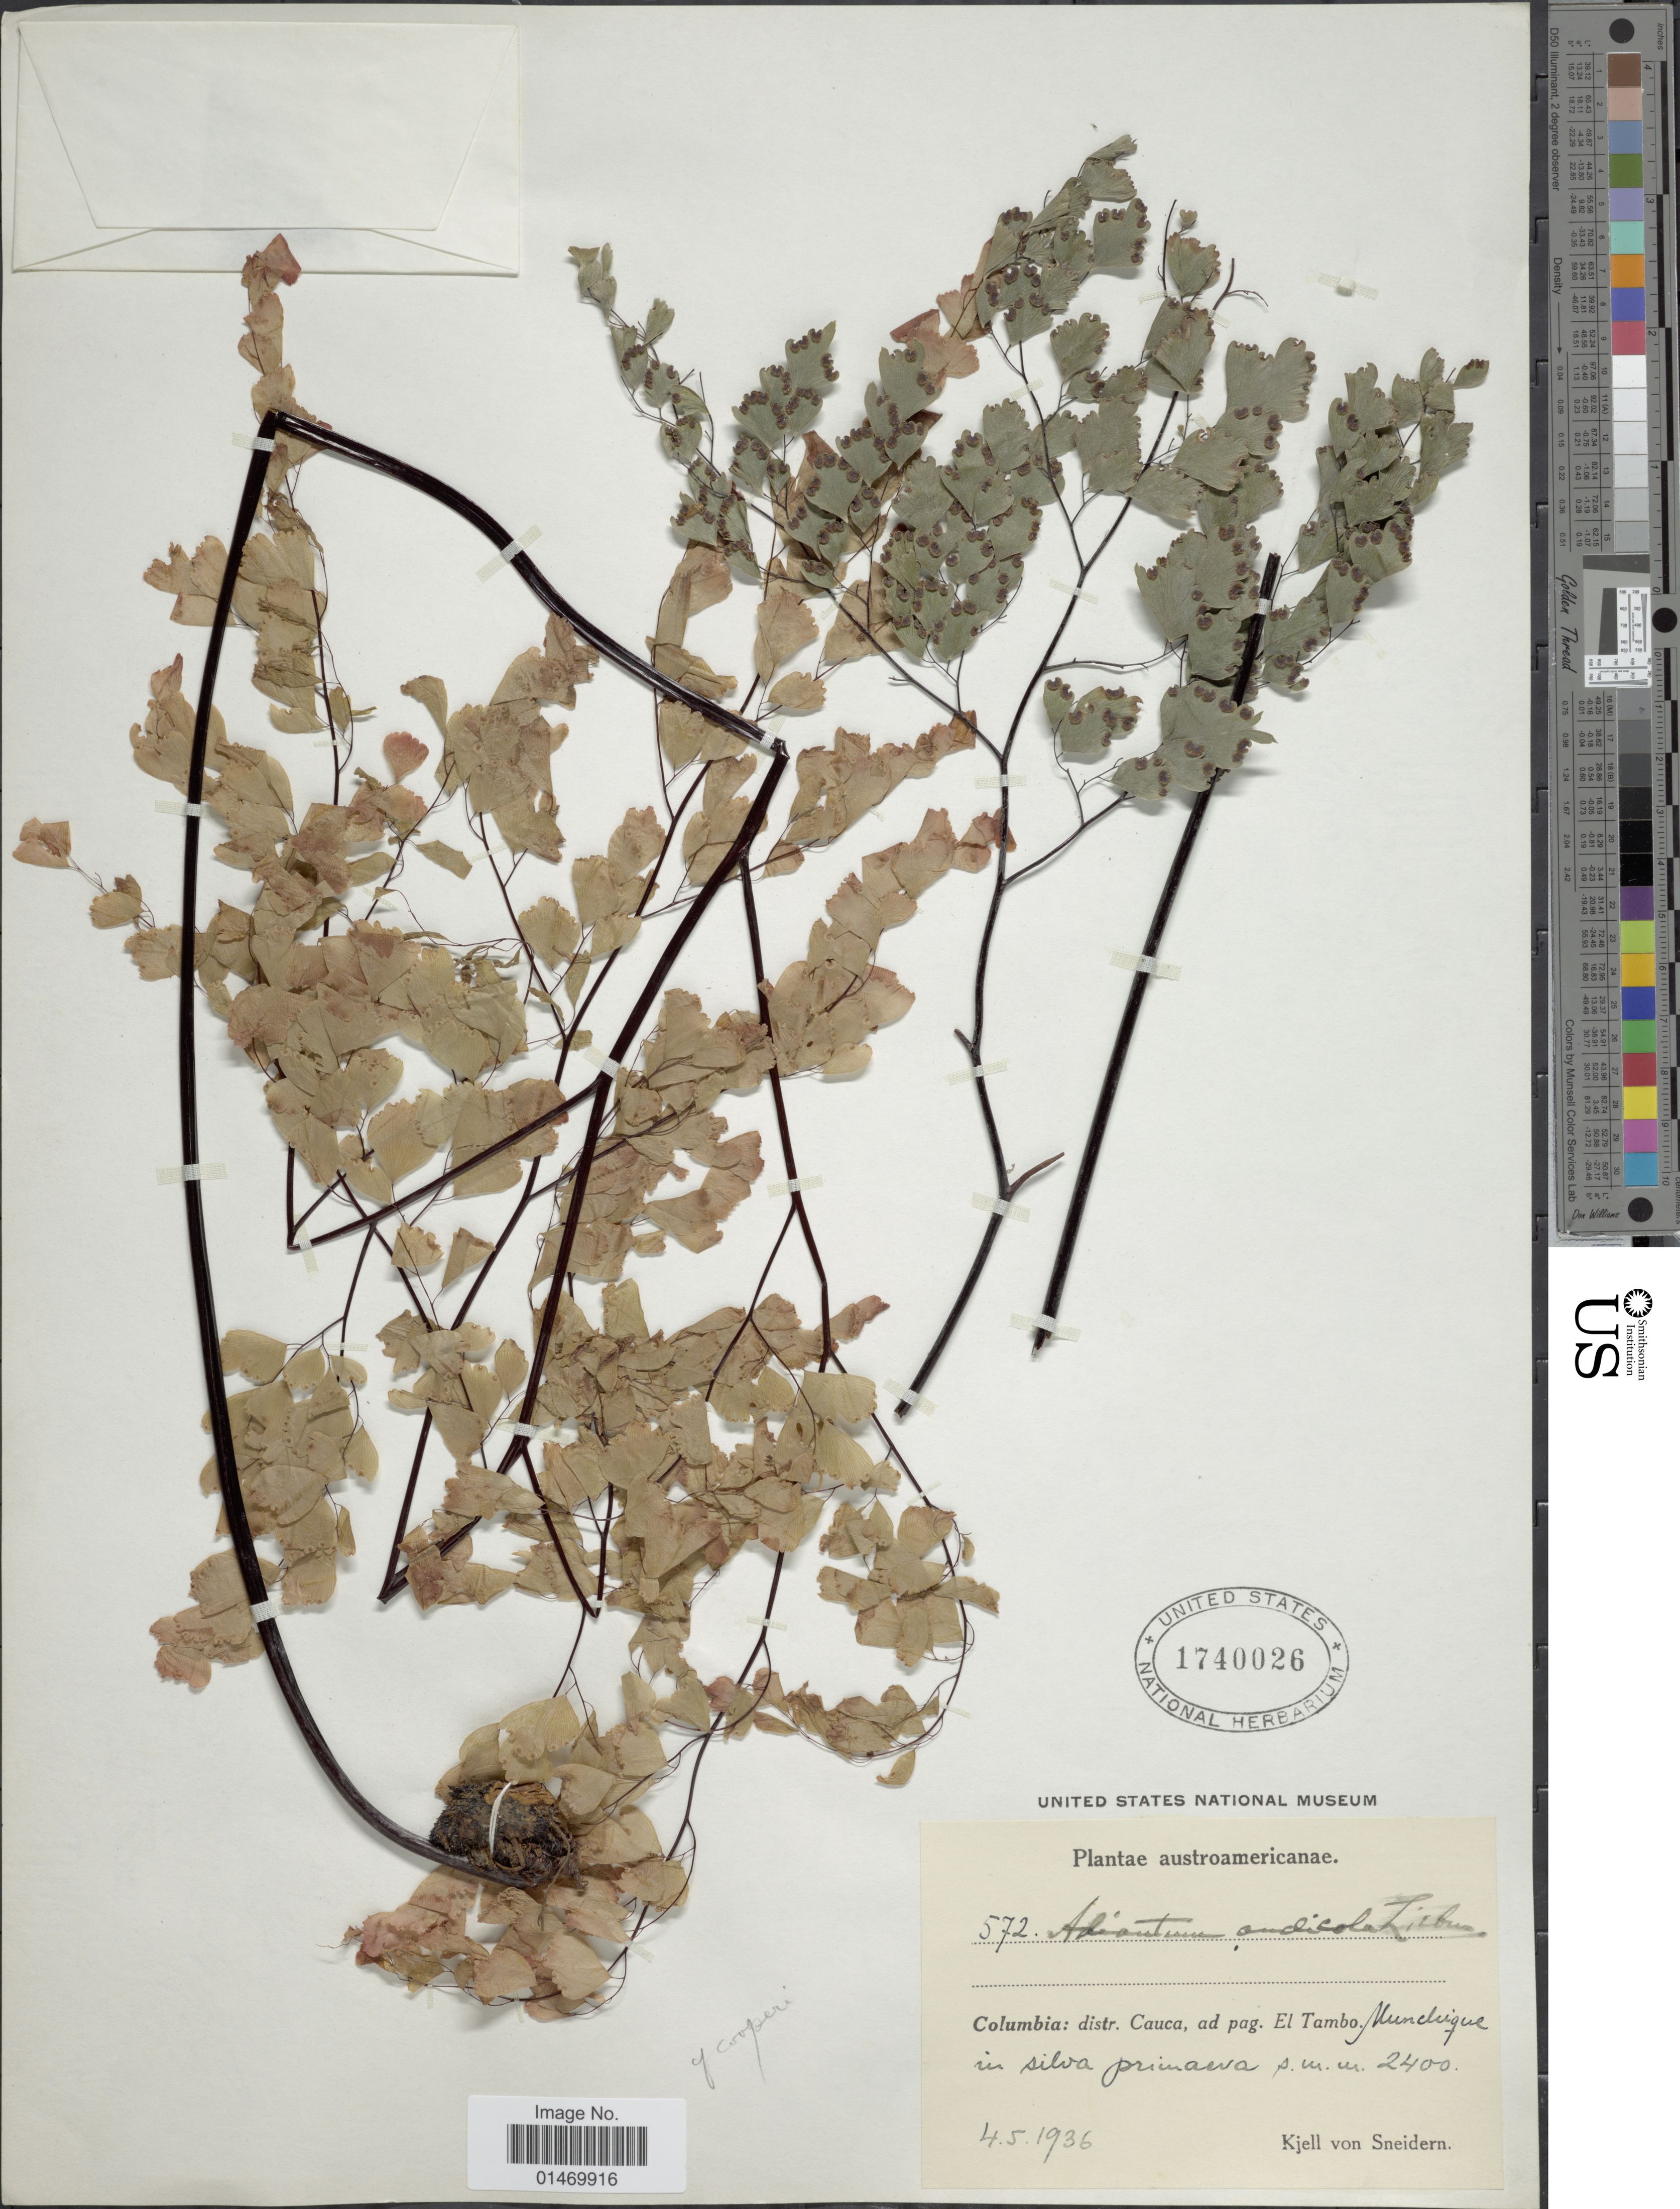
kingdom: Plantae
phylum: Tracheophyta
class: Polypodiopsida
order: Polypodiales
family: Pteridaceae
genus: Adiantum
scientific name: Adiantum andicola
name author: Liebm.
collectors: K. von Sneidern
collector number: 572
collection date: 1936-05-04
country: Colombia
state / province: Cauca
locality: Ad pag. El Tambo. Munchique in silva primasva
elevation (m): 2400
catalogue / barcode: US 1740026